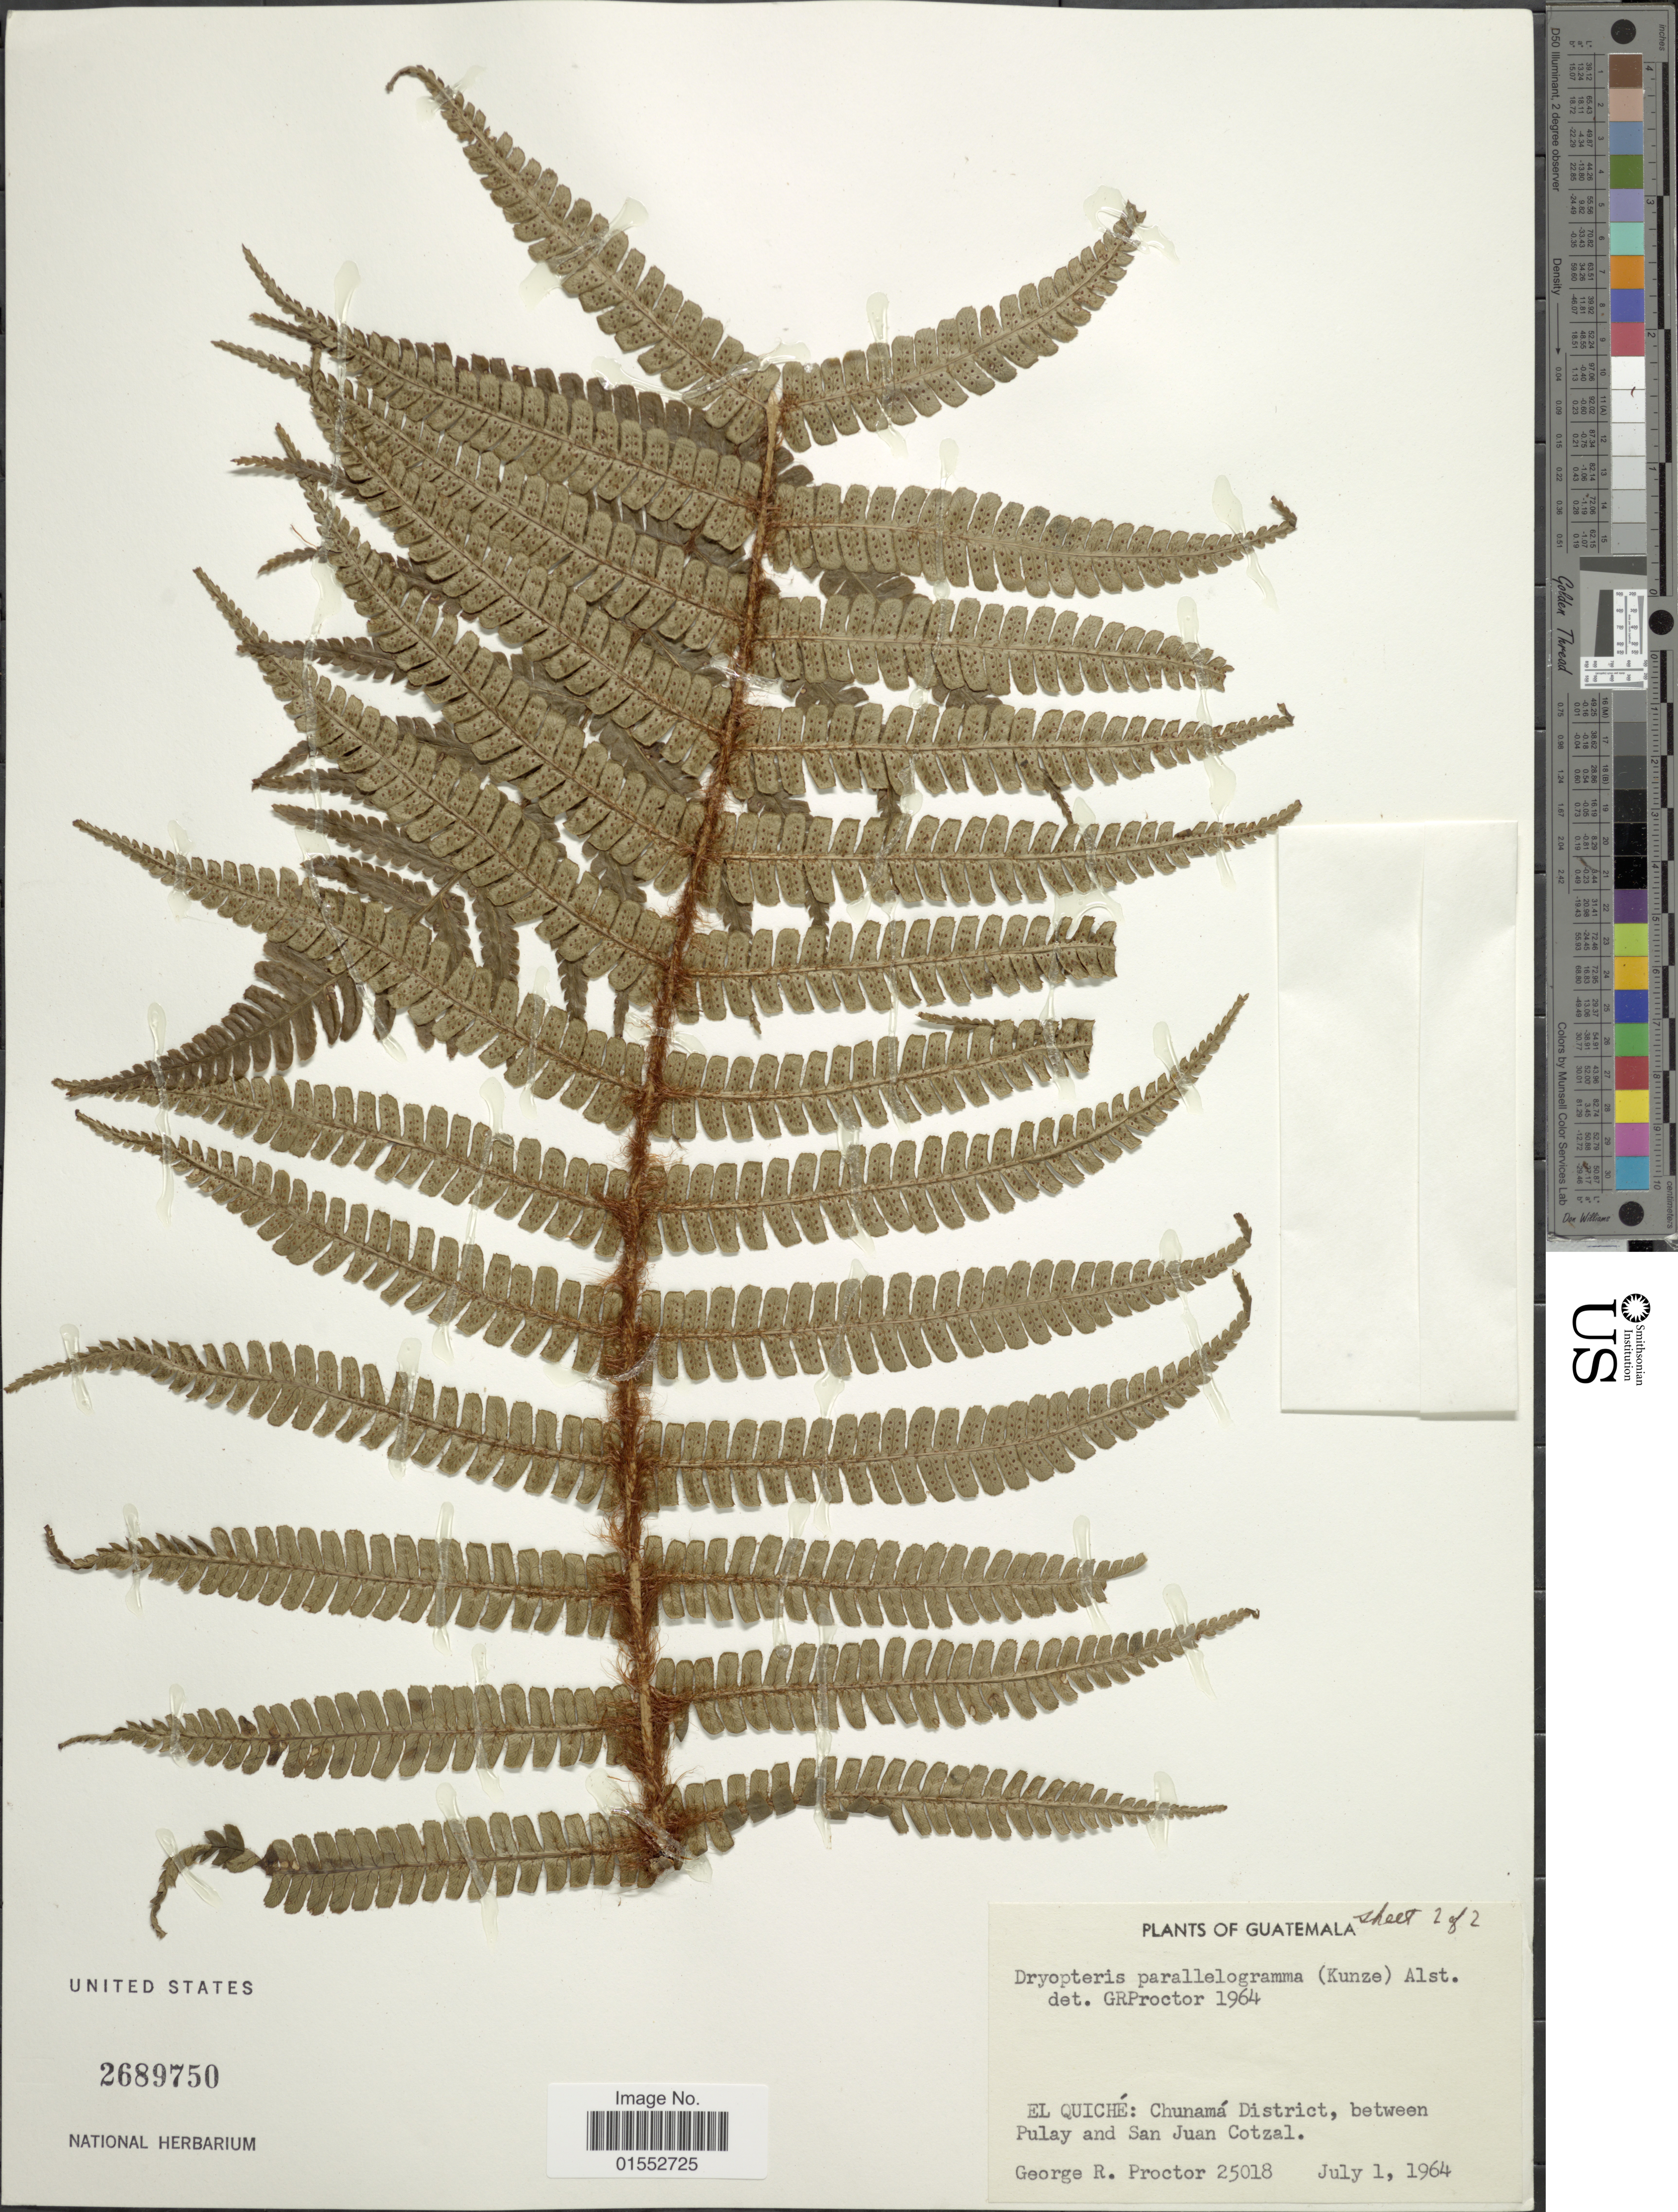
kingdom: Plantae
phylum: Tracheophyta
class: Polypodiopsida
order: Polypodiales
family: Dryopteridaceae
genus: Dryopteris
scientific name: Dryopteris wallichiana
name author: (Spreng.) Hyl.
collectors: G. Proctor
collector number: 25018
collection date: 1964-07-01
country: Guatemala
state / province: El Quiché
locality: Chunamá District, between Pulay and San Juan Cotzal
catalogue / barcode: US 2689750